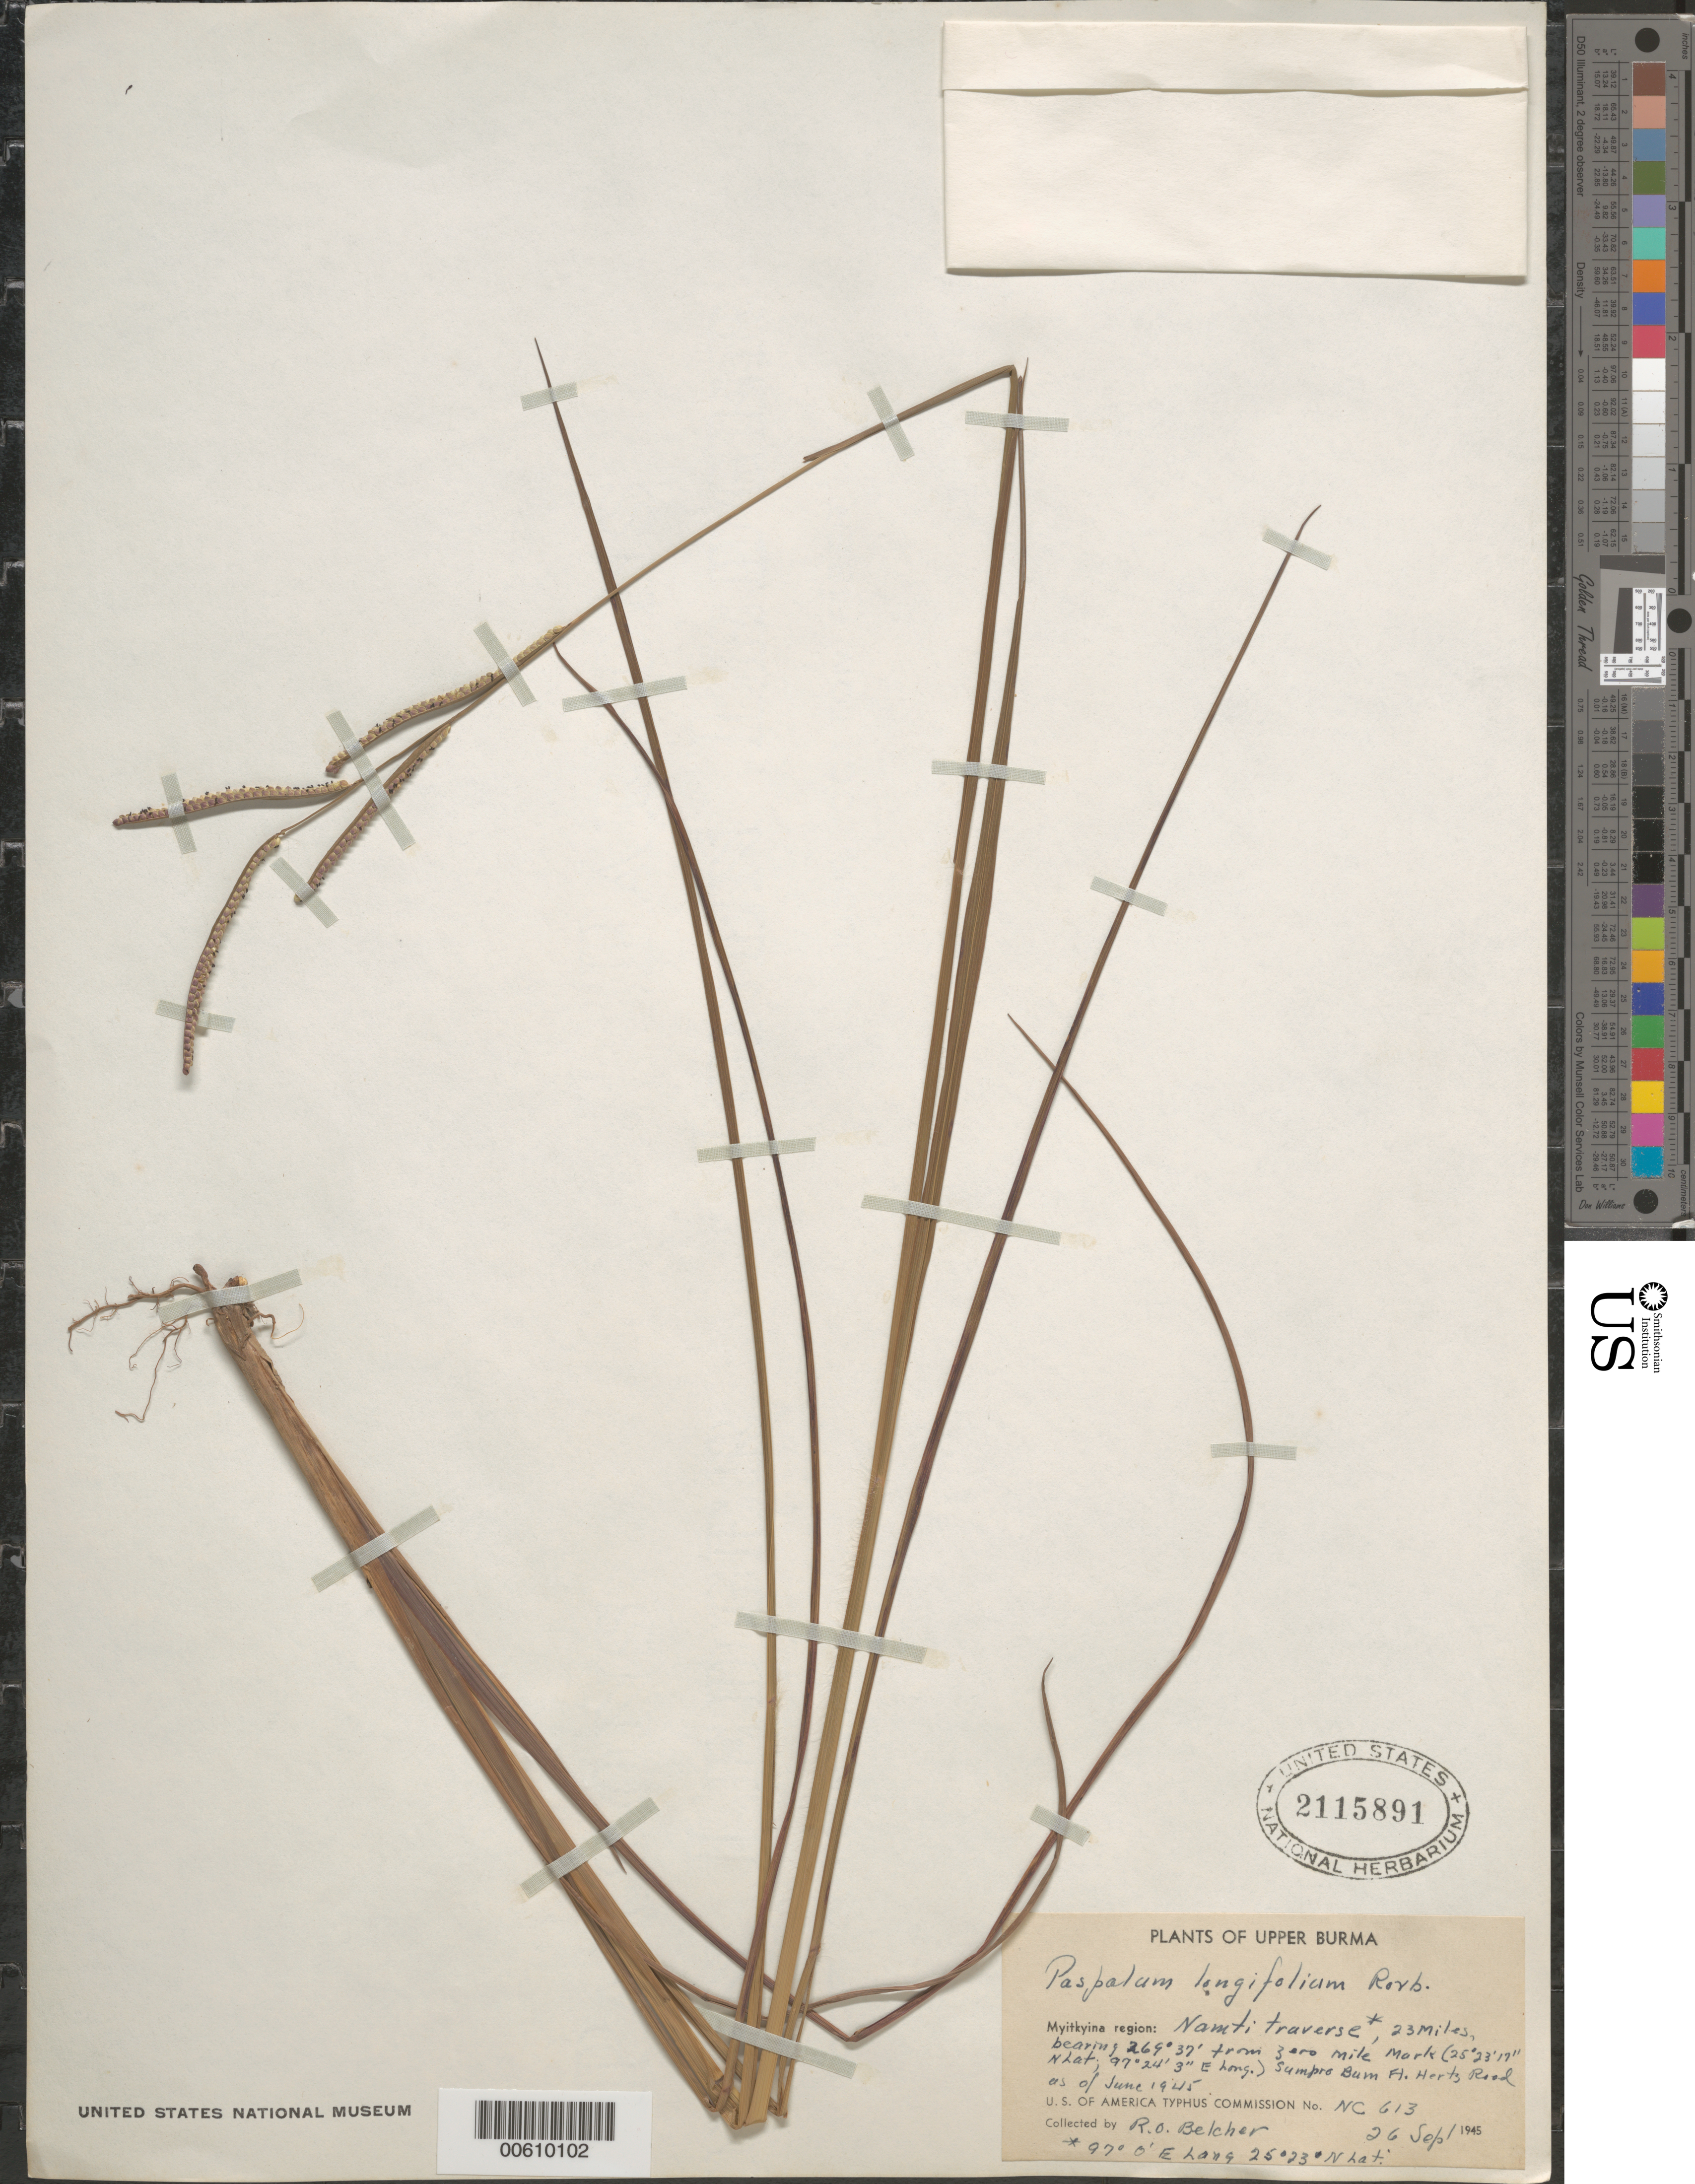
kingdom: Plantae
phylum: Tracheophyta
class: Liliopsida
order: Poales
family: Poaceae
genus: Paspalum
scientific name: Paspalum longifolium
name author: Roxb.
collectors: R. Belcher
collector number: NC 613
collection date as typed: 26 Sep 1945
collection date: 1945-09-26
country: Myanmar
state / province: Kachin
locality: Myitkyina, Namti traverse, Sumpro Bum Ft. Hertz Road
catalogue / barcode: US 2115891